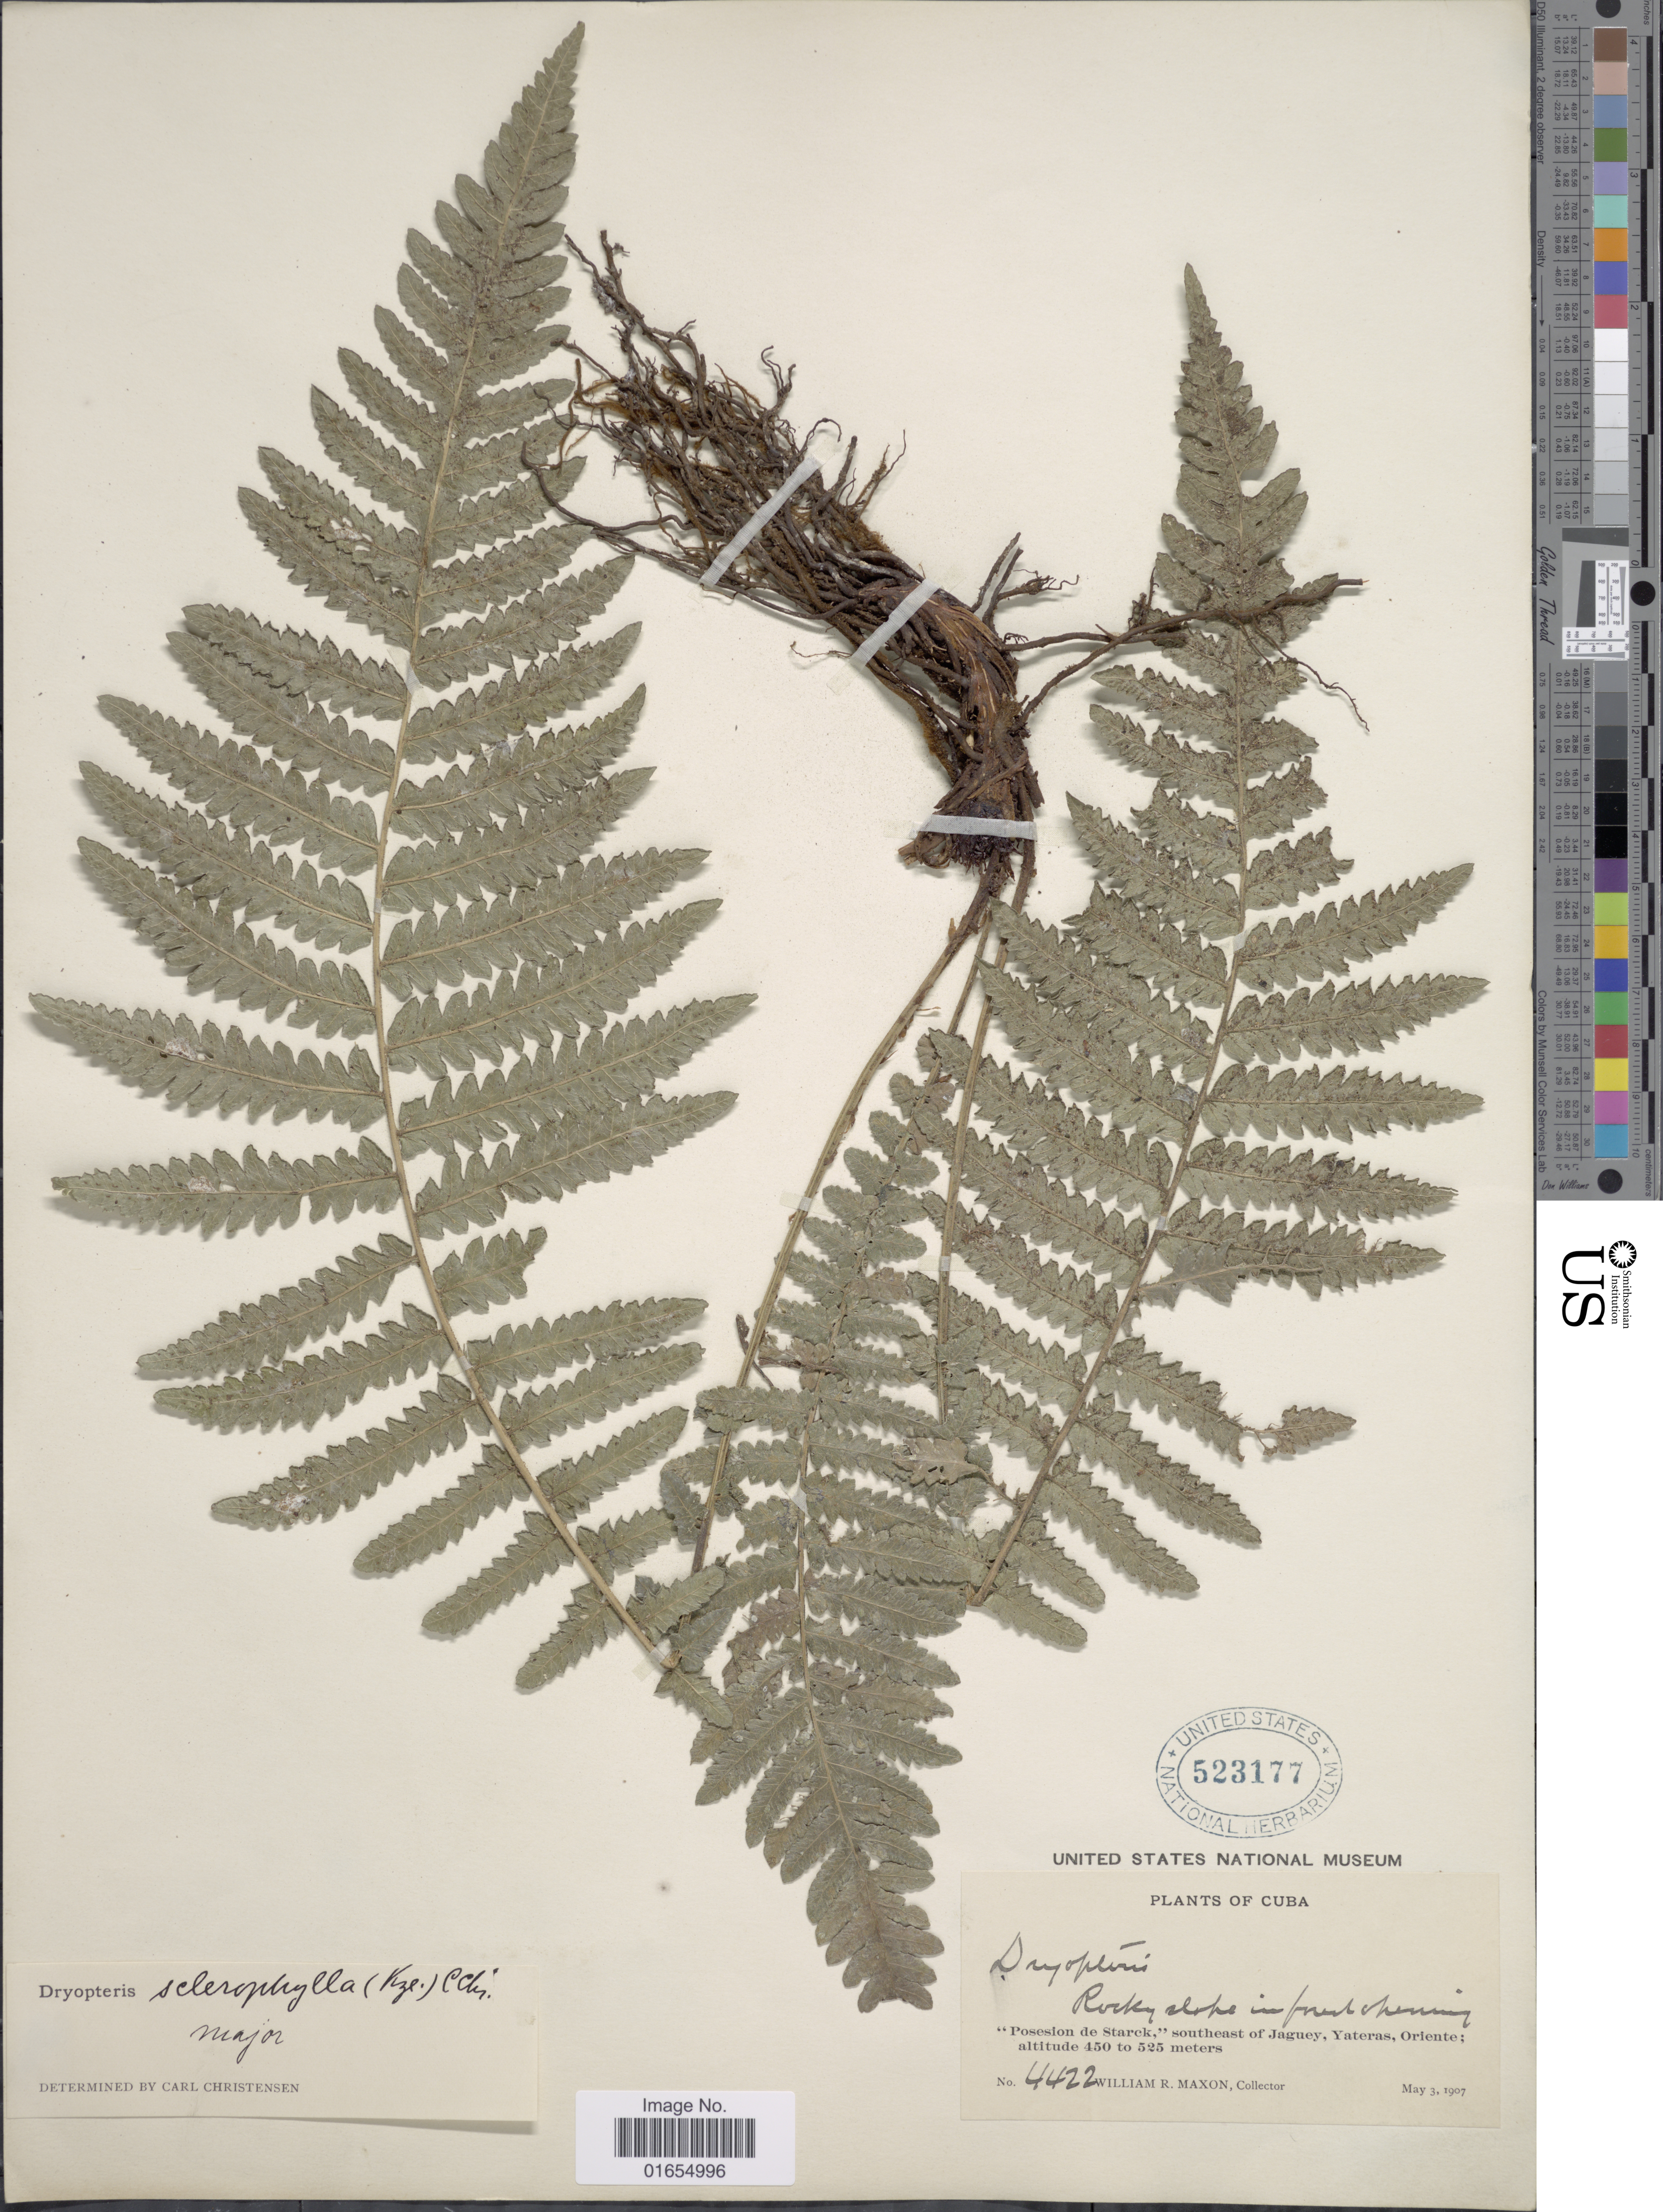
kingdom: Plantae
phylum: Tracheophyta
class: Polypodiopsida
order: Polypodiales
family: Thelypteridaceae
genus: Goniopteris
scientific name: Goniopteris sclerophylla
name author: (Poepp.) C.V. Morton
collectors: W. R. Maxon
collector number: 4422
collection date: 1907-05-03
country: Cuba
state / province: Oriente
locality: Posesion de Starck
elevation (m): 450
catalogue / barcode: US 523177